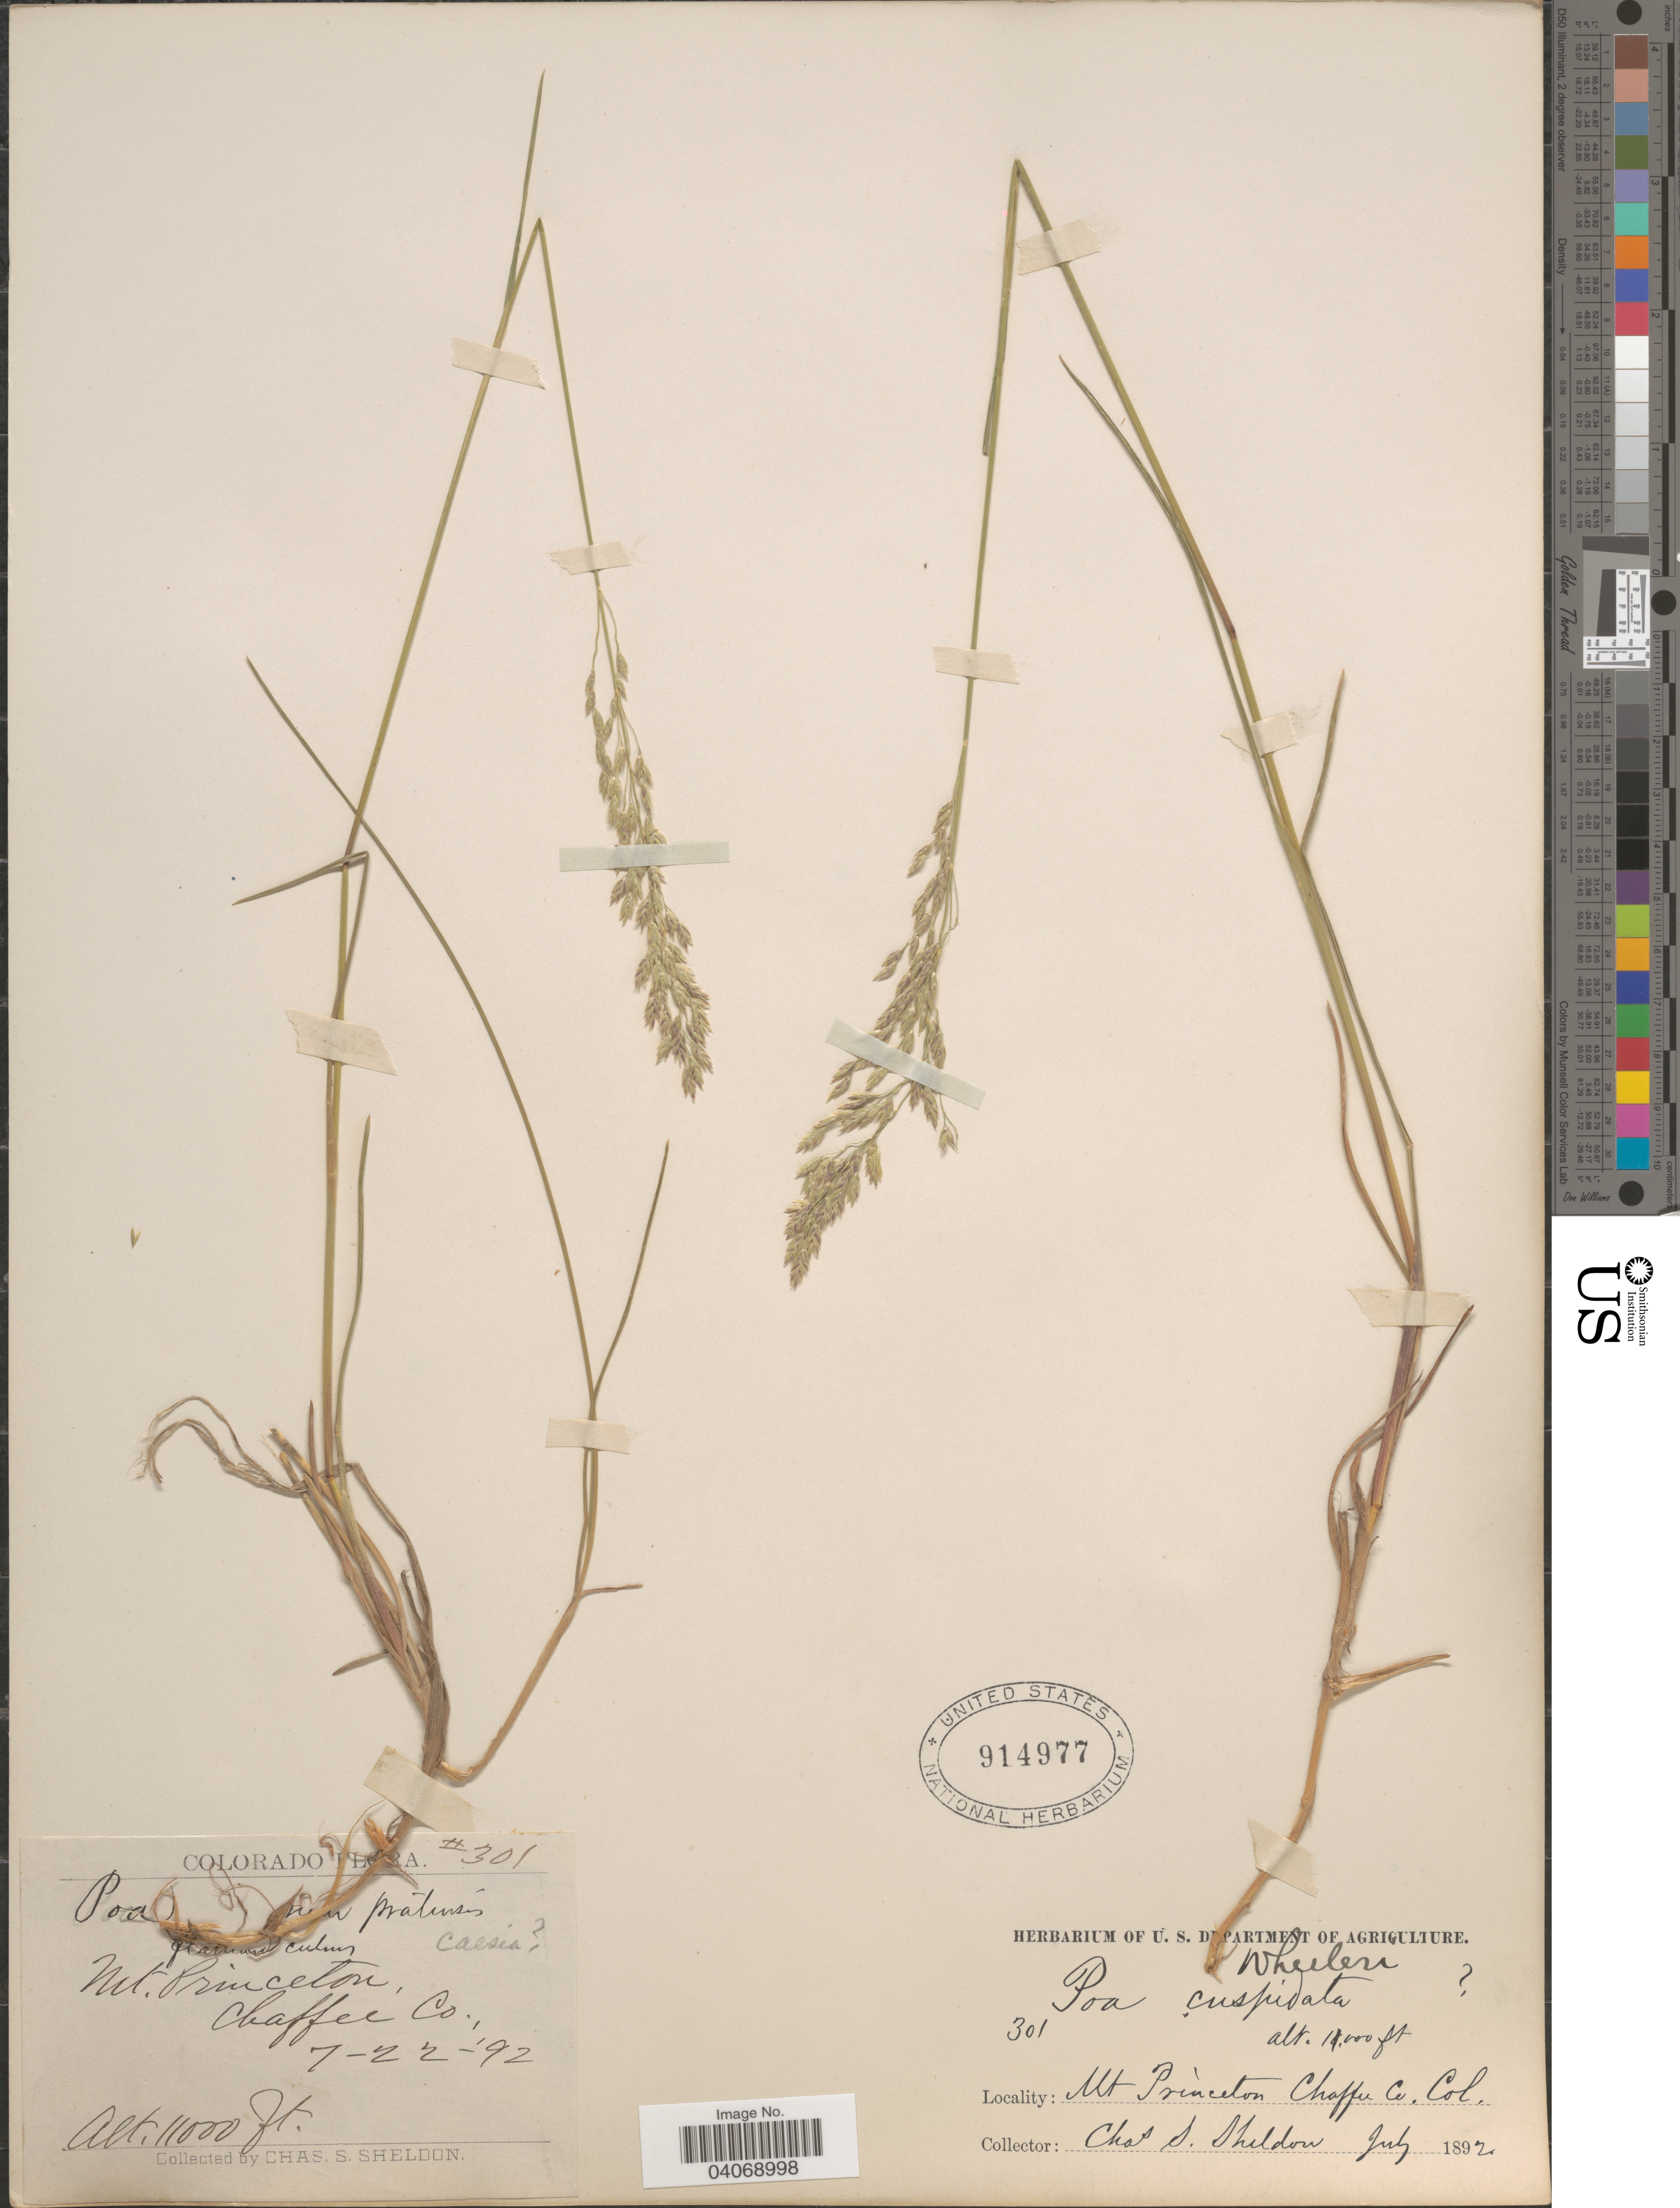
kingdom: Plantae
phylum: Tracheophyta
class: Liliopsida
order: Poales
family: Poaceae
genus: Poa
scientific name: Poa wheeleri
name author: Vasey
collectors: C. S. Sheldon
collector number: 301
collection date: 1892-07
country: United States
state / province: Colorado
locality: Mt. Princeton, Chaffee Co.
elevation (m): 3353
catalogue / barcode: US 914977